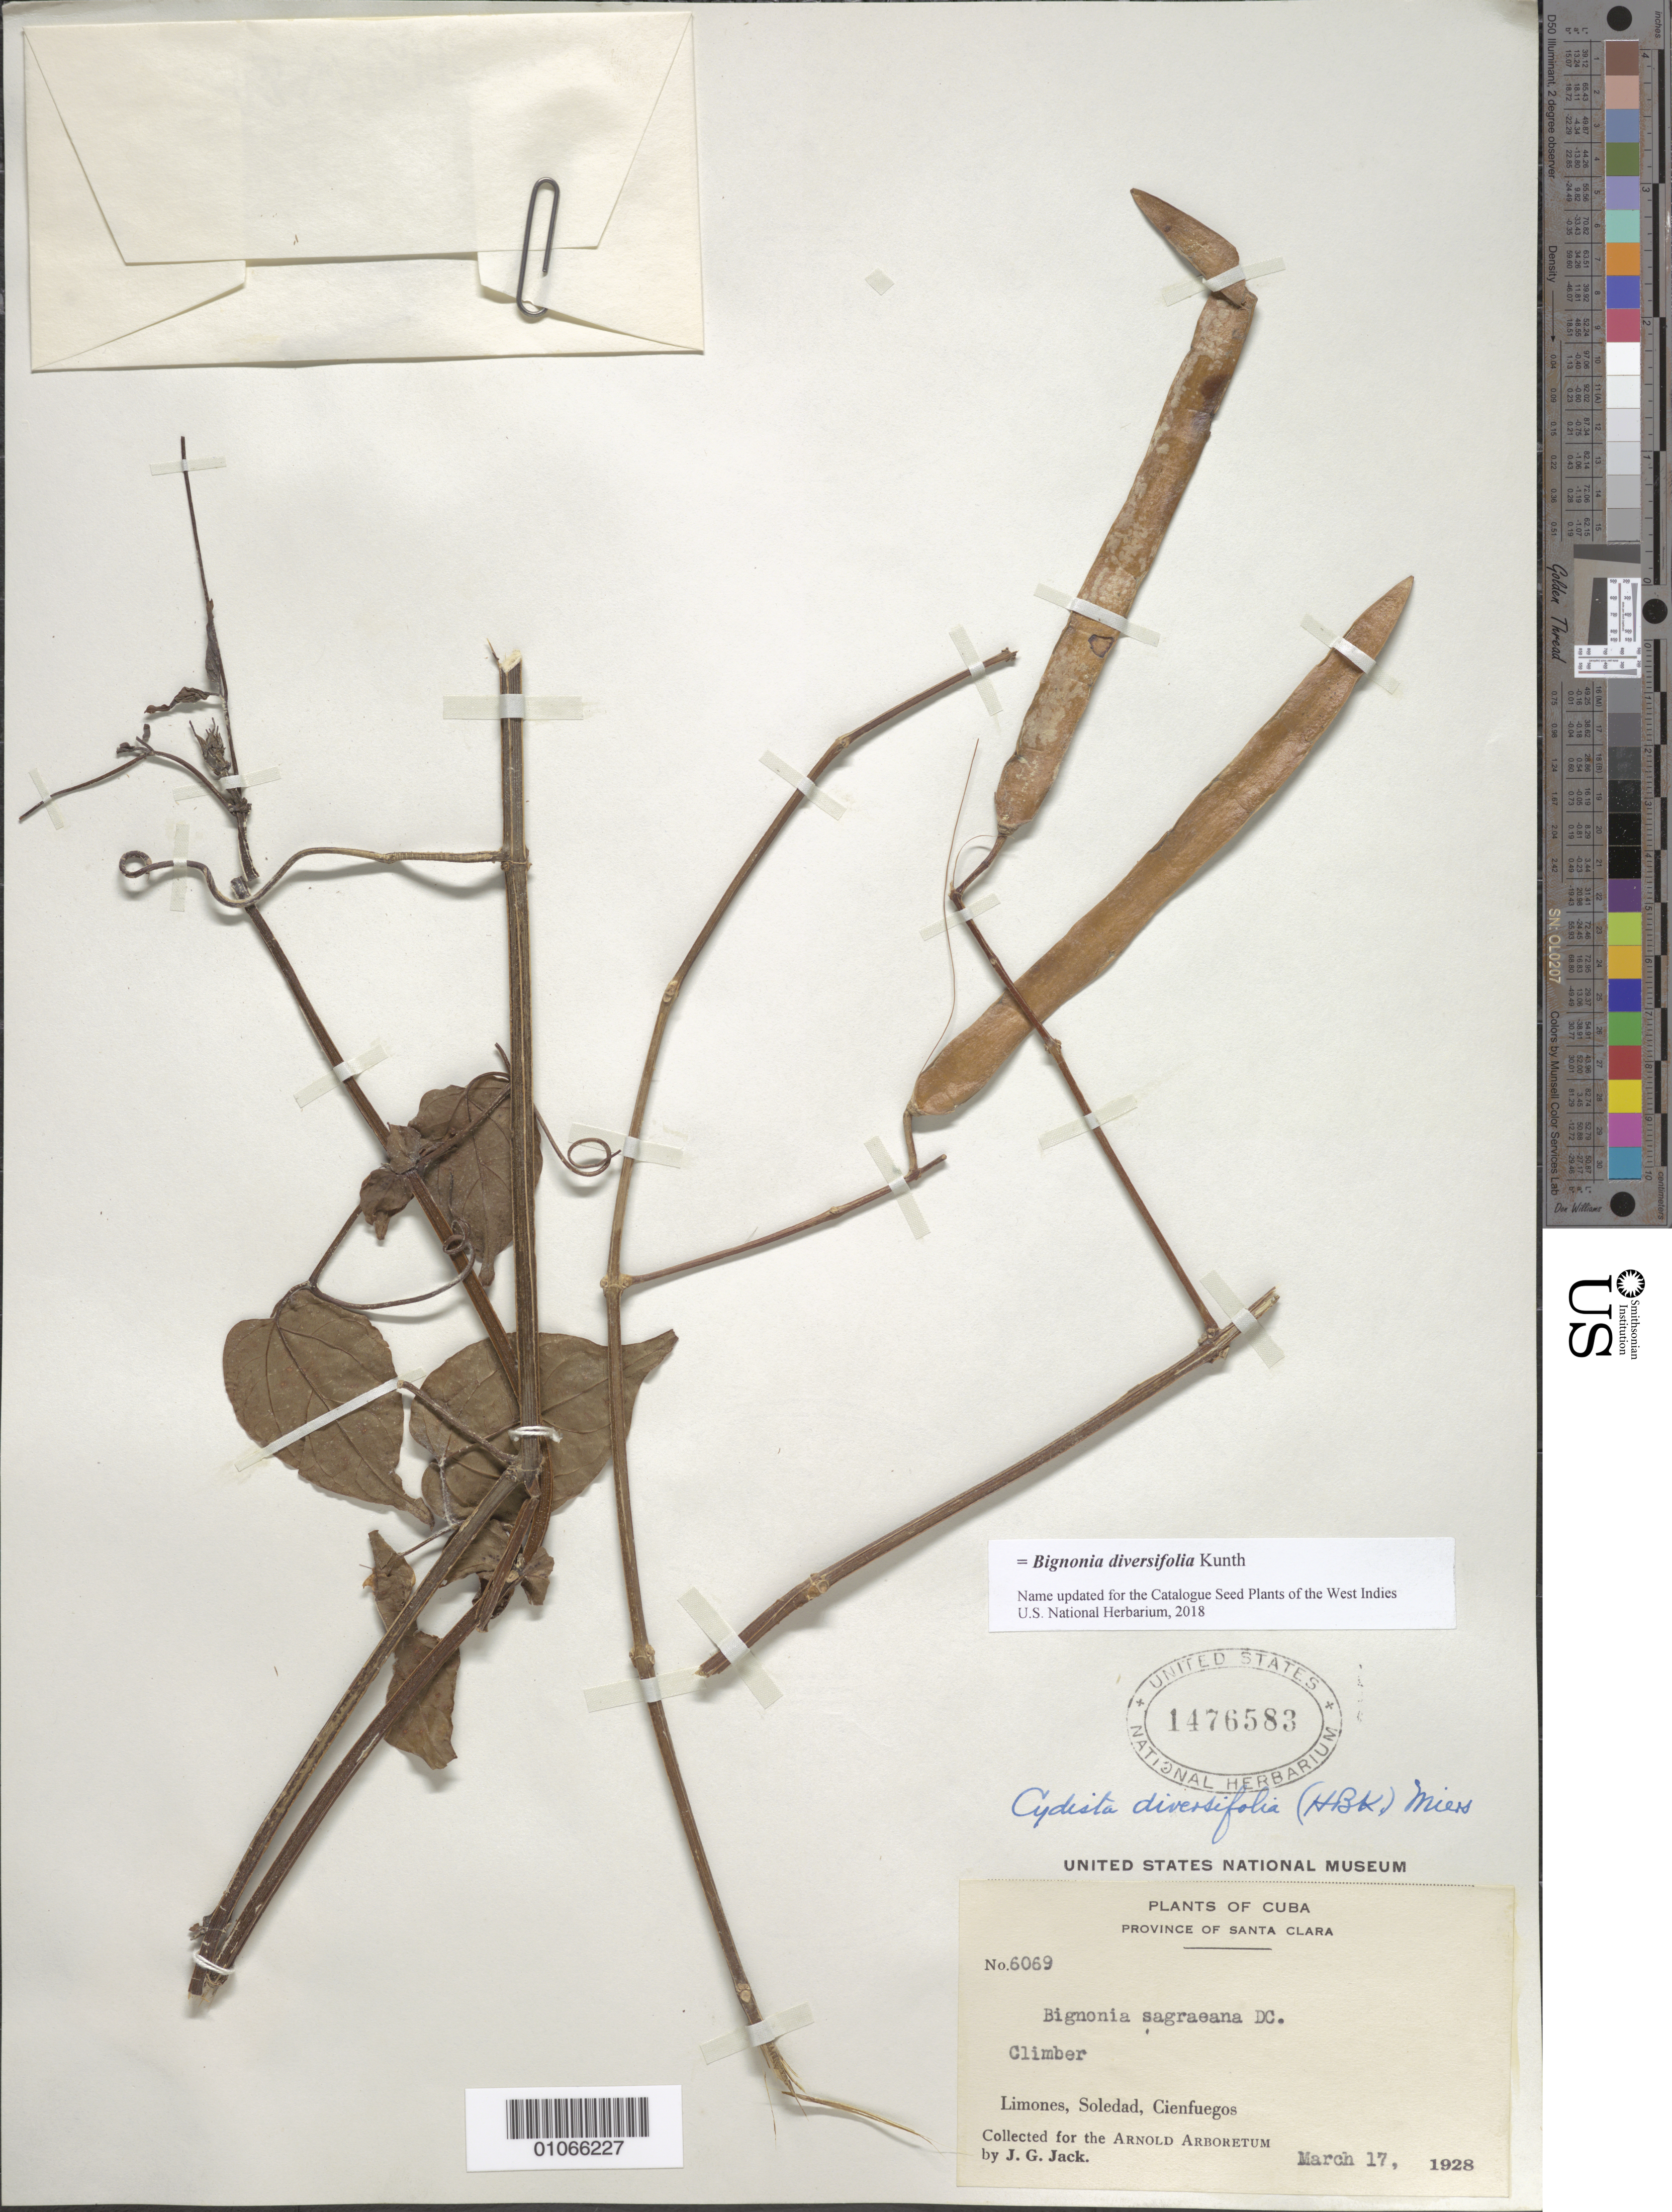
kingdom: Plantae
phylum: Tracheophyta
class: Magnoliopsida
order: Lamiales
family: Bignoniaceae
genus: Bignonia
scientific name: Bignonia diversifolia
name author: Kunth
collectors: J. G. Jack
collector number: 6069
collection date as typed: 17 Mar 1928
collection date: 1928-03-17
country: Cuba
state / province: Cienfuegos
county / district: Santa Clara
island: Cuba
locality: Limones, Soledad, Cienfuegos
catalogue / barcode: US 1476583